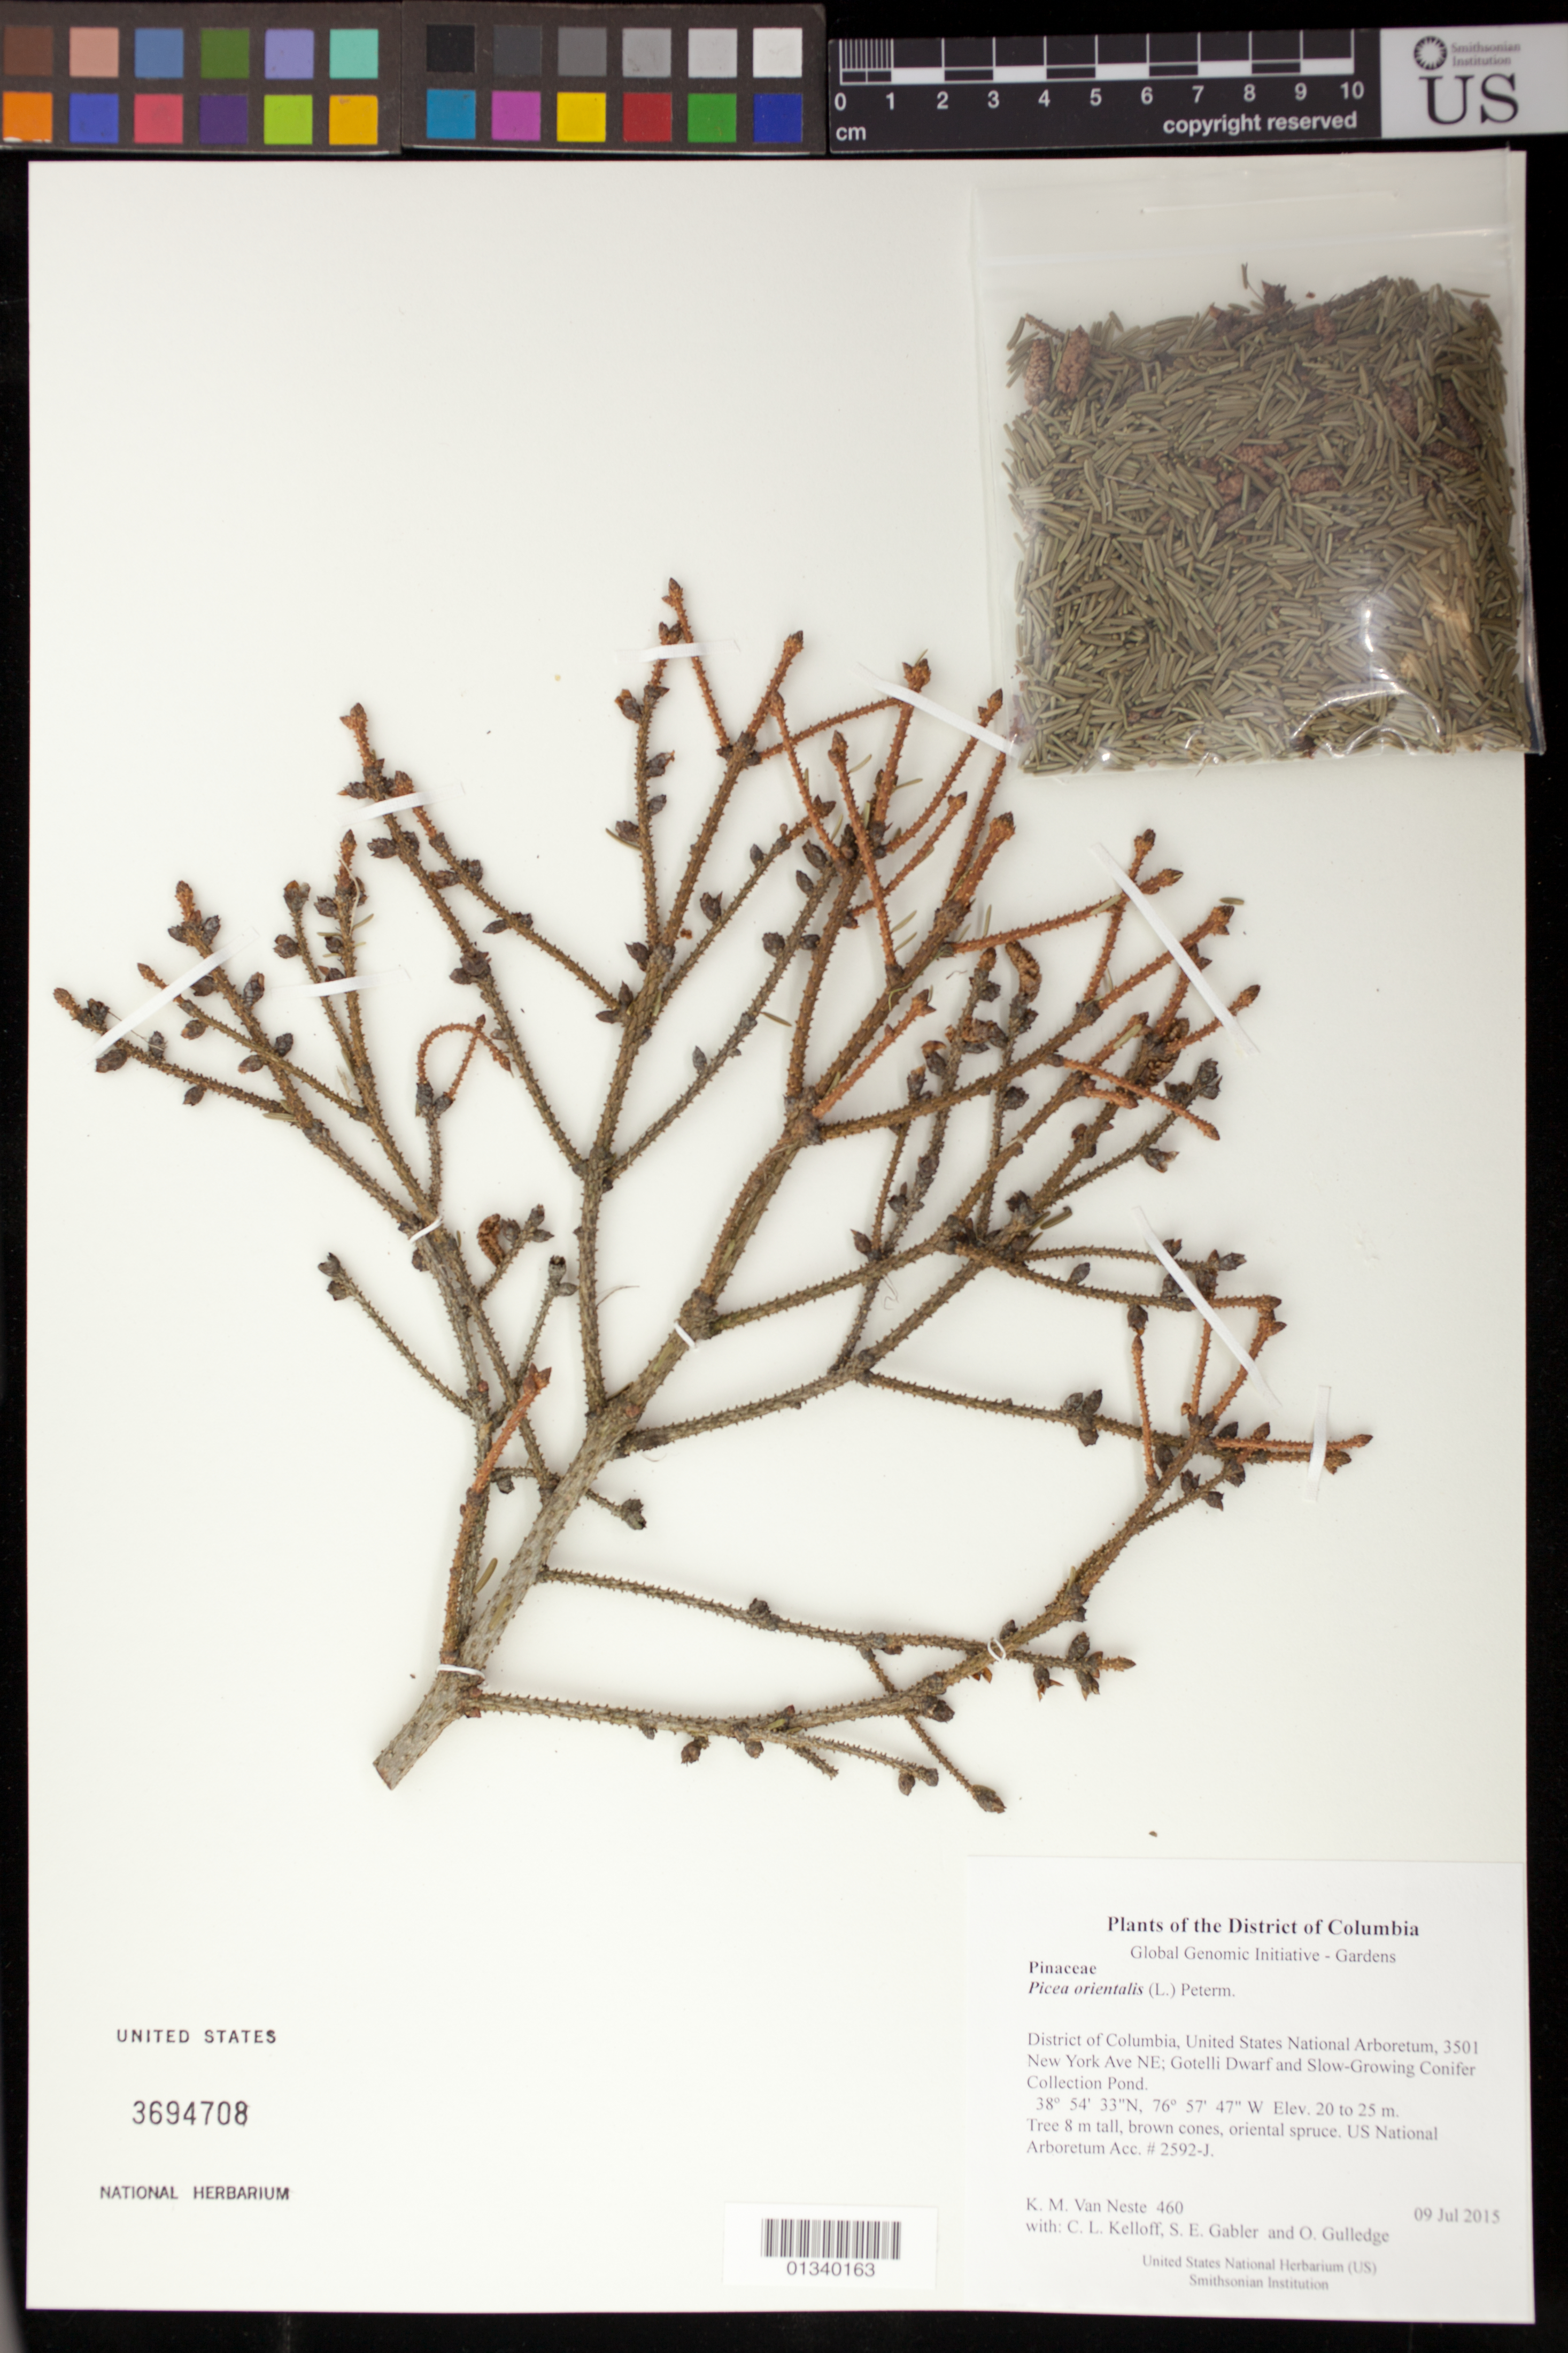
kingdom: Plantae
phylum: Tracheophyta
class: Pinopsida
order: Pinales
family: Pinaceae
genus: Picea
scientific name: Picea orientalis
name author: (L.) Peterm.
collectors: K. M. Van Neste, C. L. Kelloff, S. E. Gabler & O. Gulledge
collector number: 460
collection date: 2015-07-09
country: United States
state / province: District of Columbia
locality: United States National Arboretum, 3501 New York Ave NE; Gotelli Dwarf and Slow-Growing Conifer Collection Pond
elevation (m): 20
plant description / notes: Picea orientalis NATIONAL ARBORETUM PROVENANCE INFO: USNA ACCESSION: 2592 RECEIVED: Picea orientalisplant9/1/1942 PROVENANCE CODE: G FULL PROVENANCE: from a cultivated plant not of known wild origin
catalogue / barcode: US 3694708